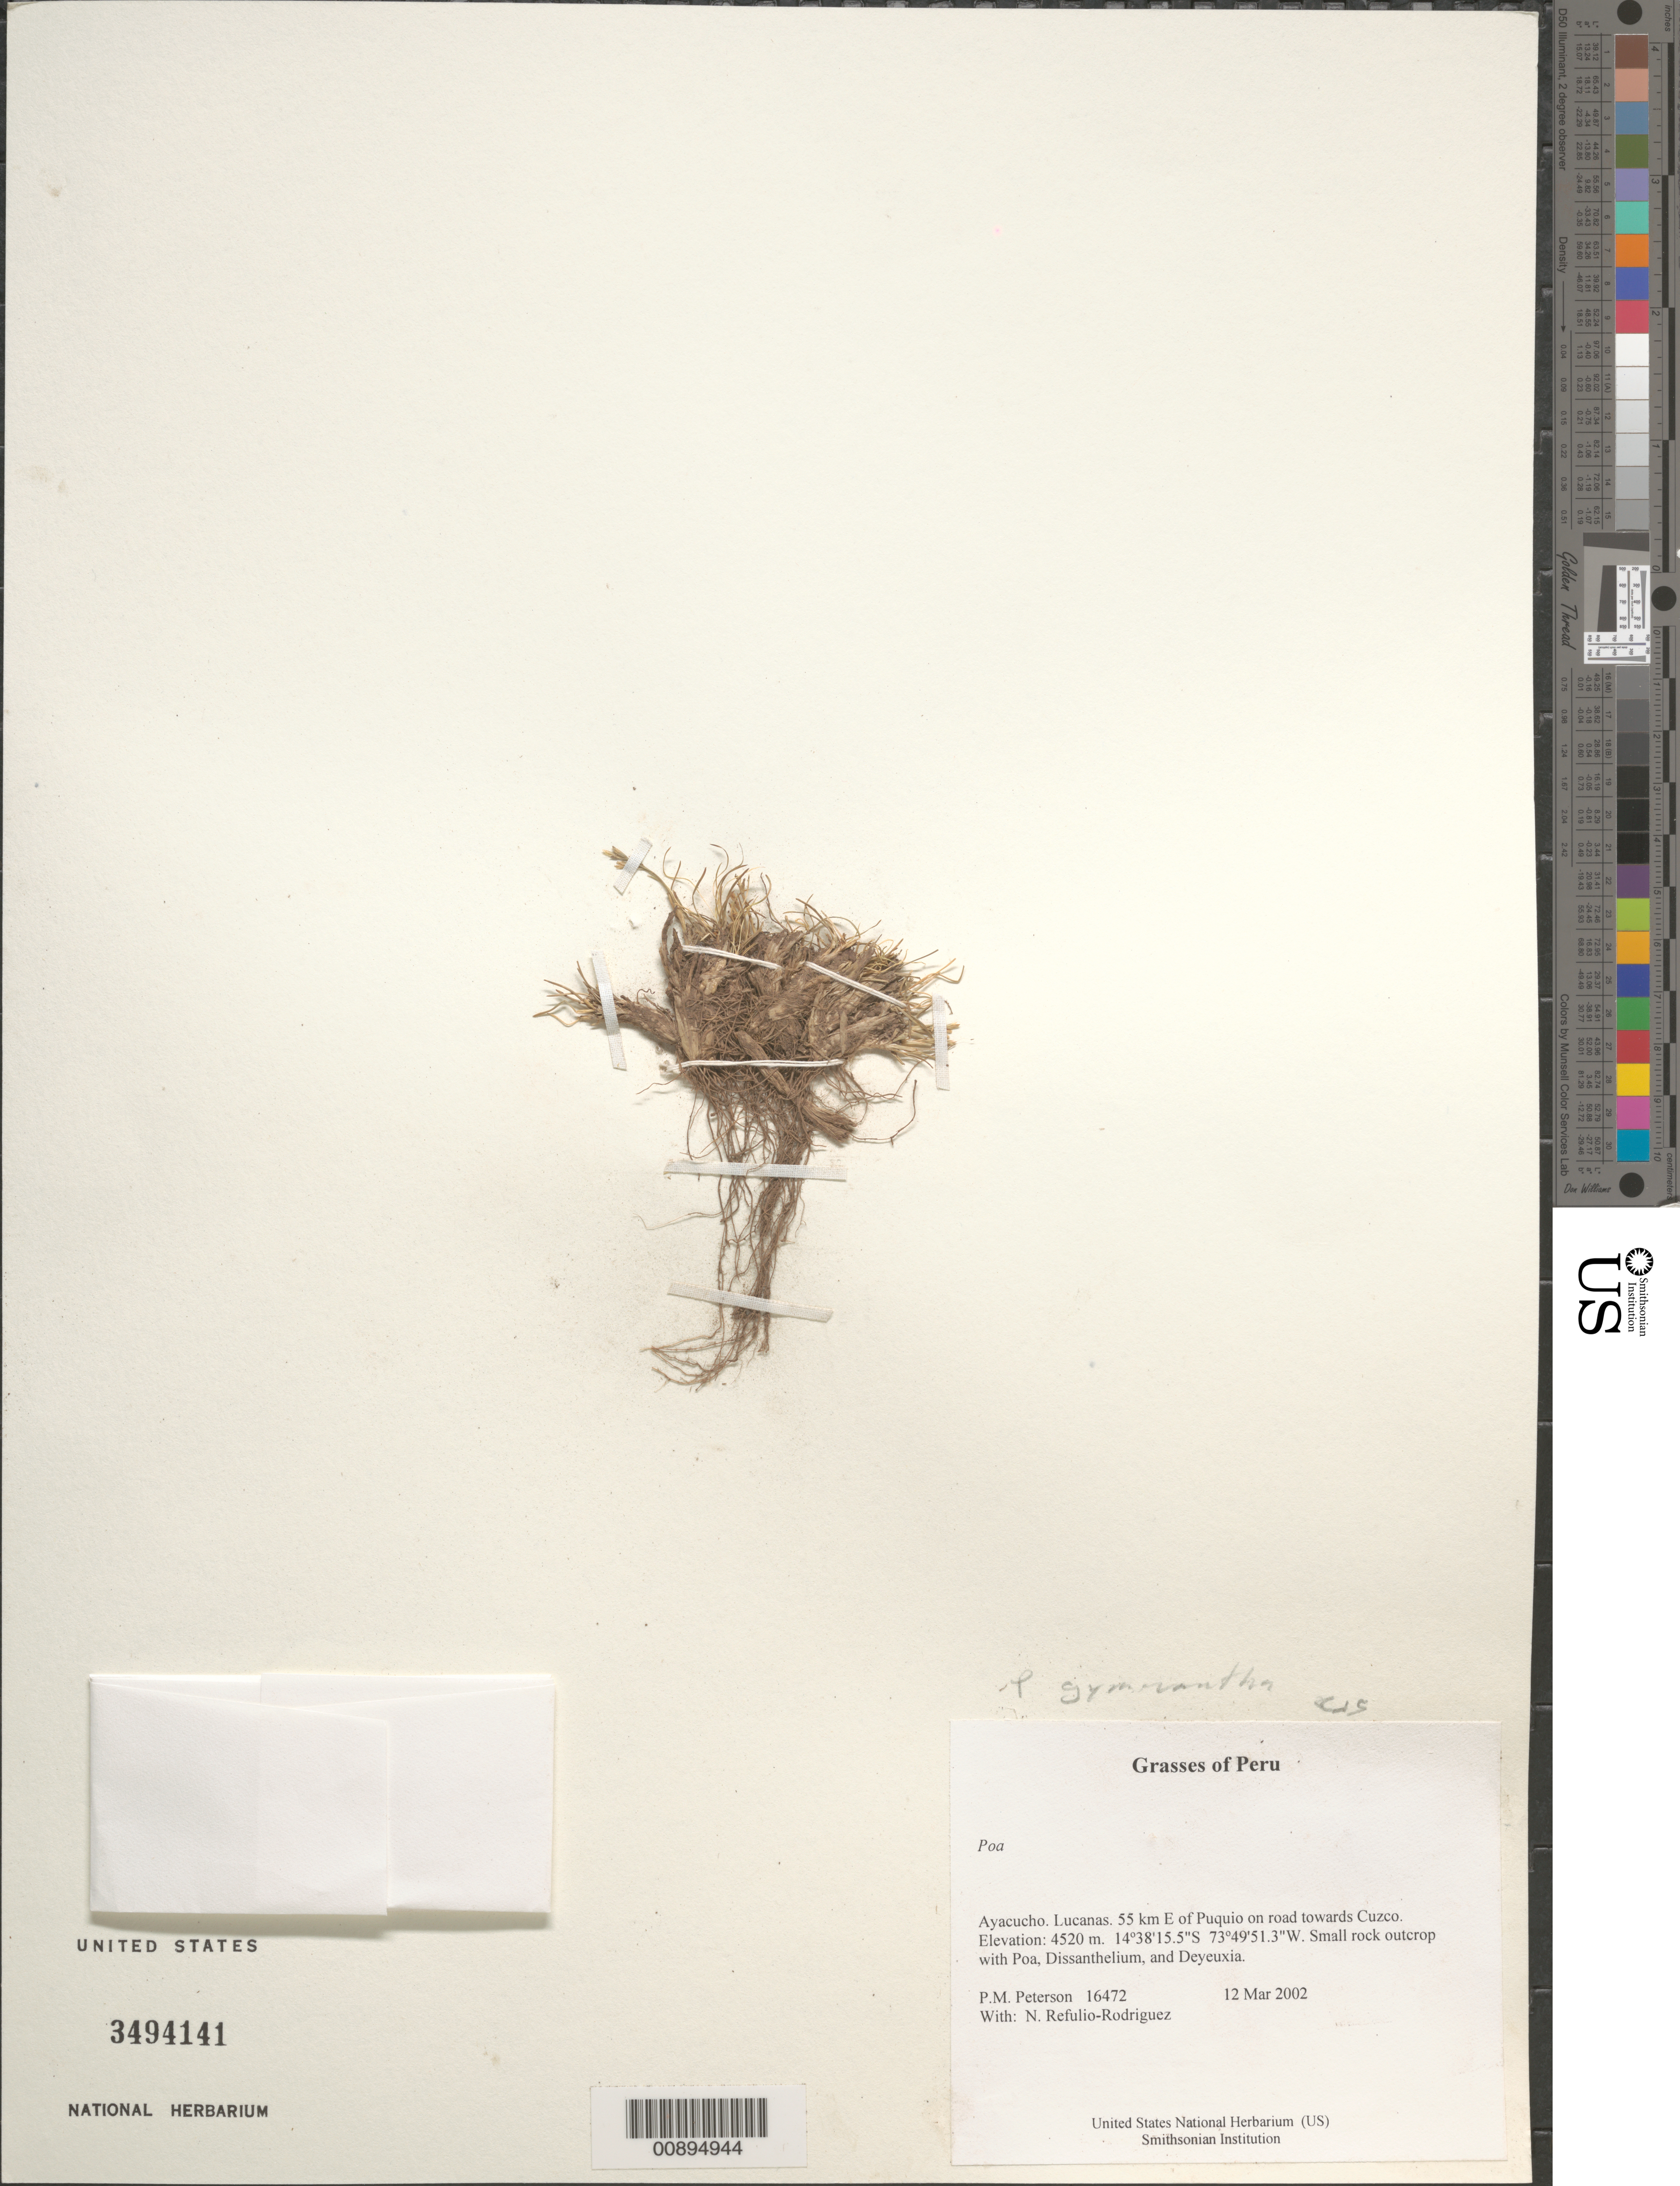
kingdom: Plantae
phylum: Tracheophyta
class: Liliopsida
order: Poales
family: Poaceae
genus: Poa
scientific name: Poa gymnantha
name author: Pilg.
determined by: Soreng, Robert J., Research Associate (BOT), Smithsonian Institution - National Museum of Natural History (UNITED STATES)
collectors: P. M. Peterson & N. Refulio-Rodríguez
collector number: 16472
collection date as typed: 12 Mar 2002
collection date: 2002-03-12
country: Peru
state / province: Ayacucho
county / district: Lucanas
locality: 55 km E of Puquio on road towards Cuzco.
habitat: Small rock outcrop with ~Poa, Dissanthelium, and Deyeuxia~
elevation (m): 4520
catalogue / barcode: US 3494141